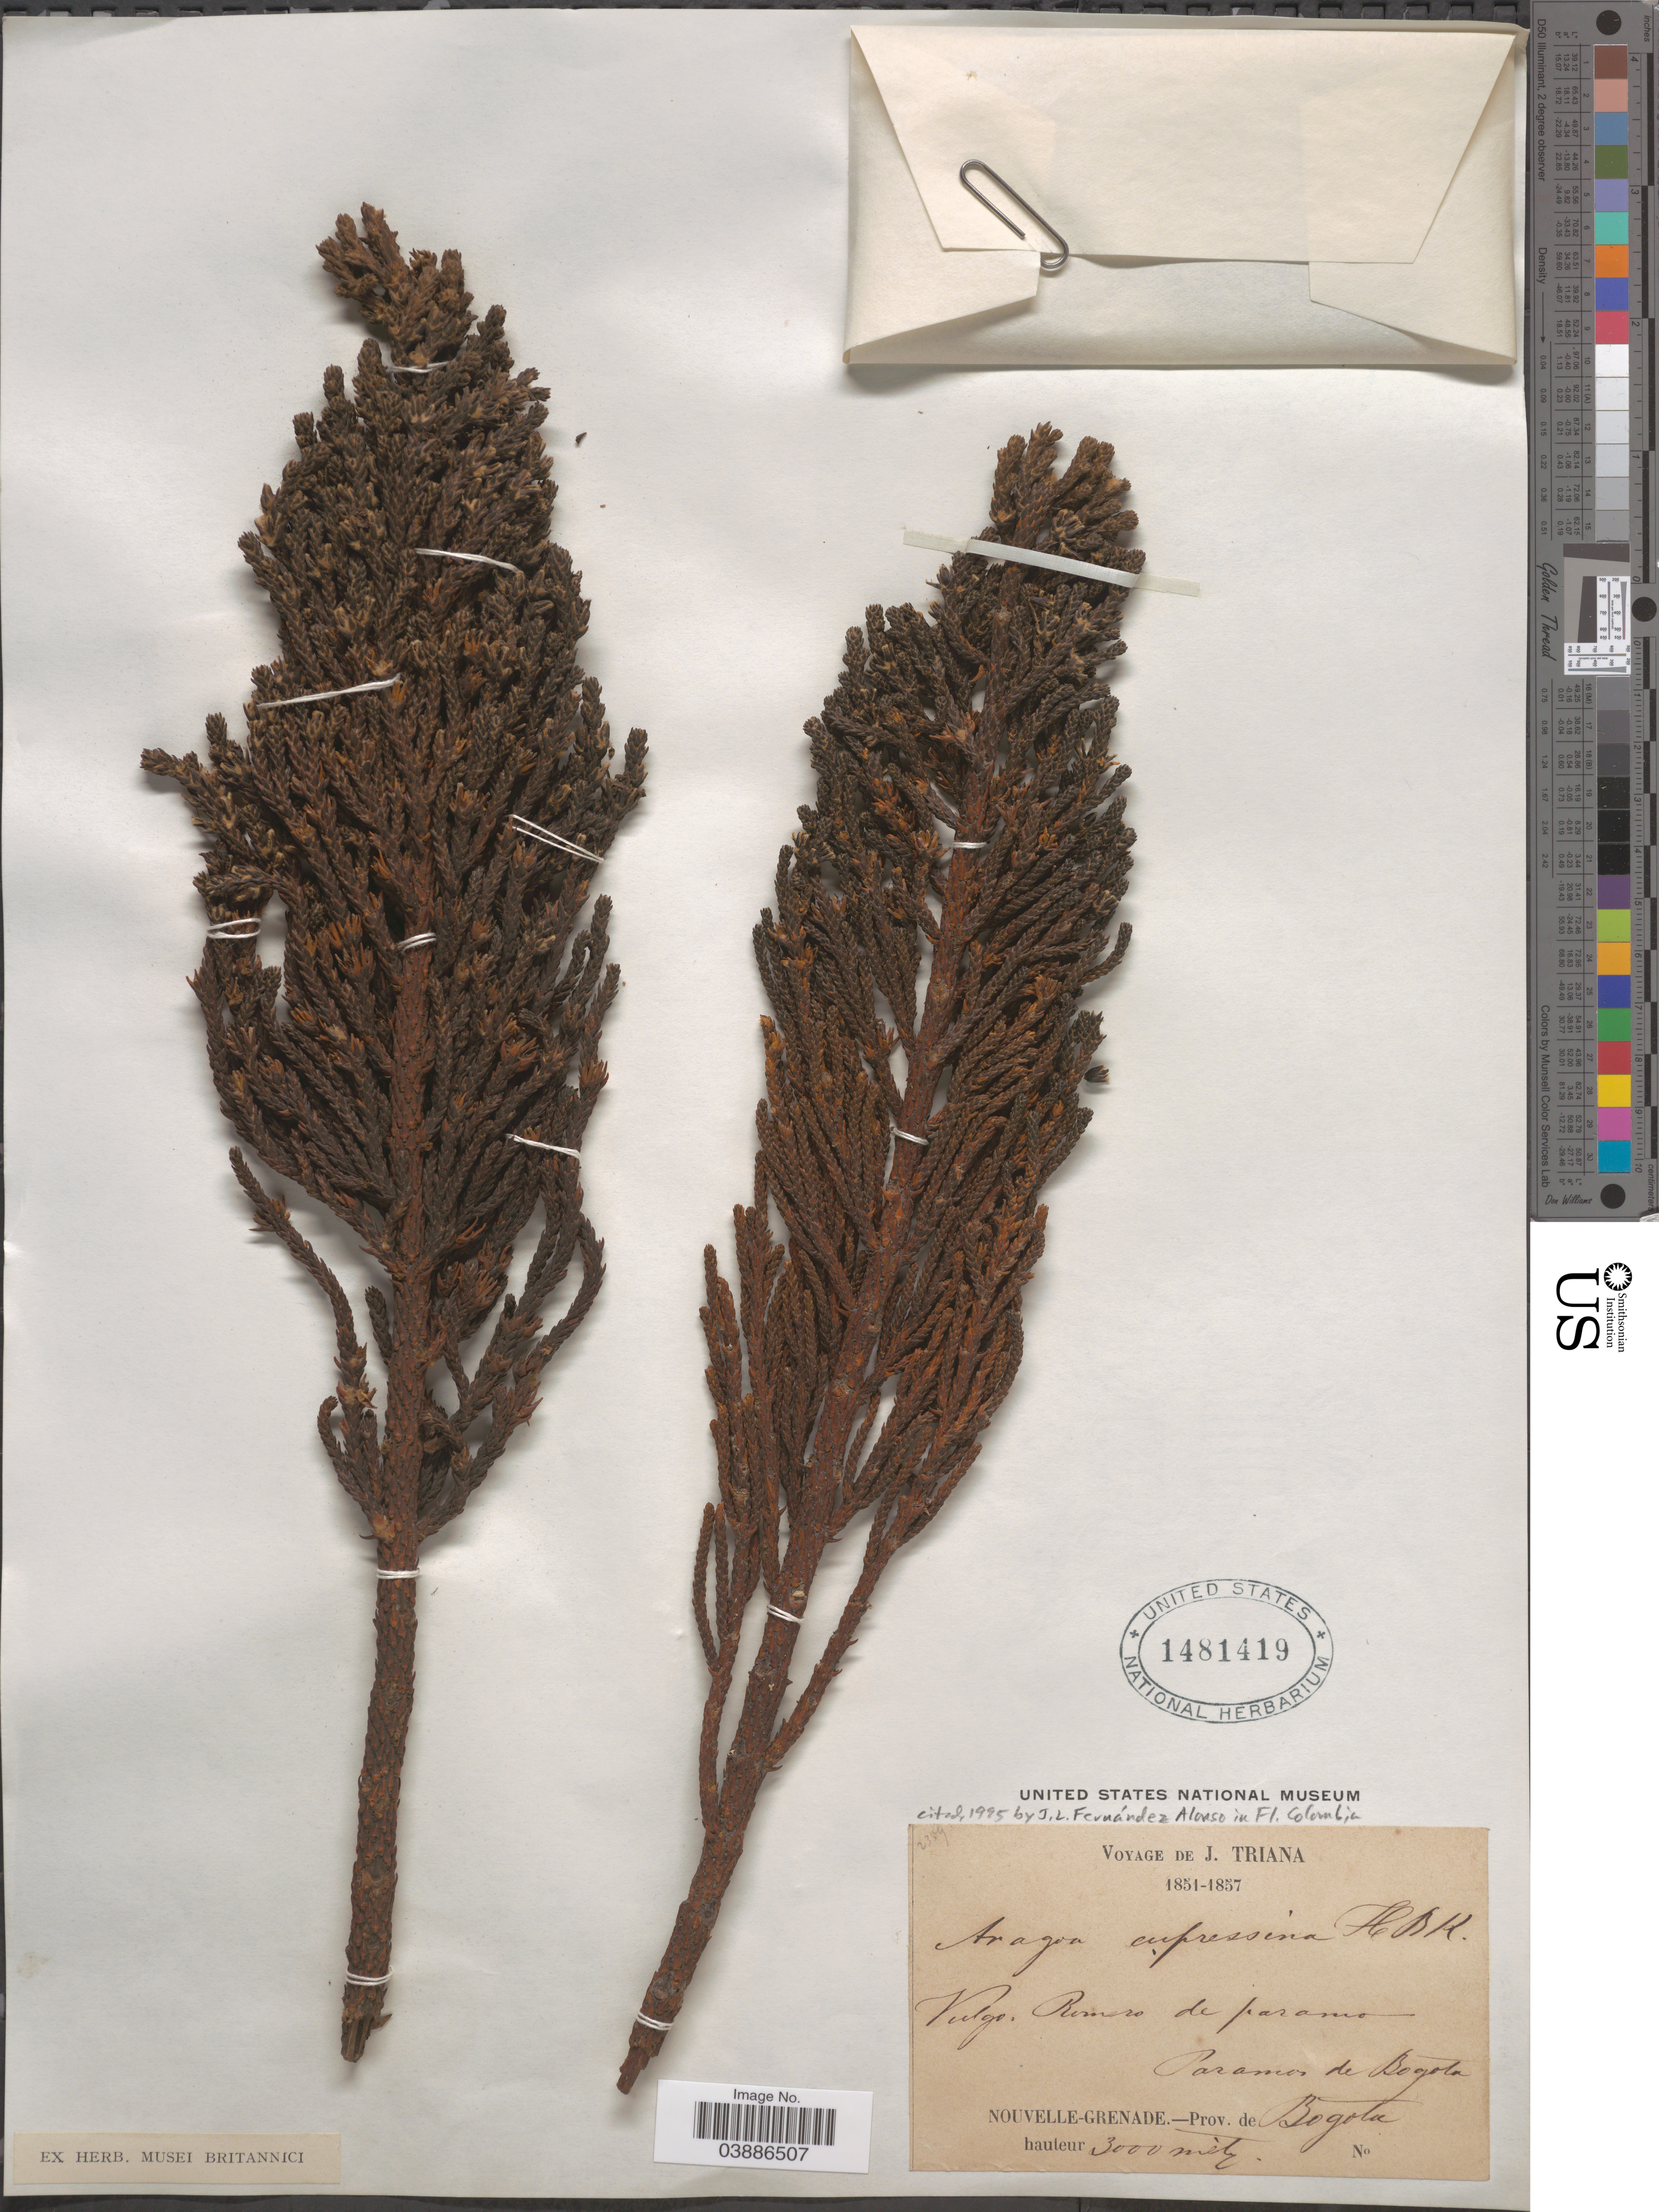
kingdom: Plantae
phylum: Tracheophyta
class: Magnoliopsida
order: Lamiales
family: Plantaginaceae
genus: Aragoa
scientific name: Aragoa cupressina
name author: Kunth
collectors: J. Triana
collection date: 1851/1857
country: Colombia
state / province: Bogota D.C.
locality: Vulgo. Romero de paramo. Paramos de Bogota.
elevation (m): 3000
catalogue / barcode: US 1481419